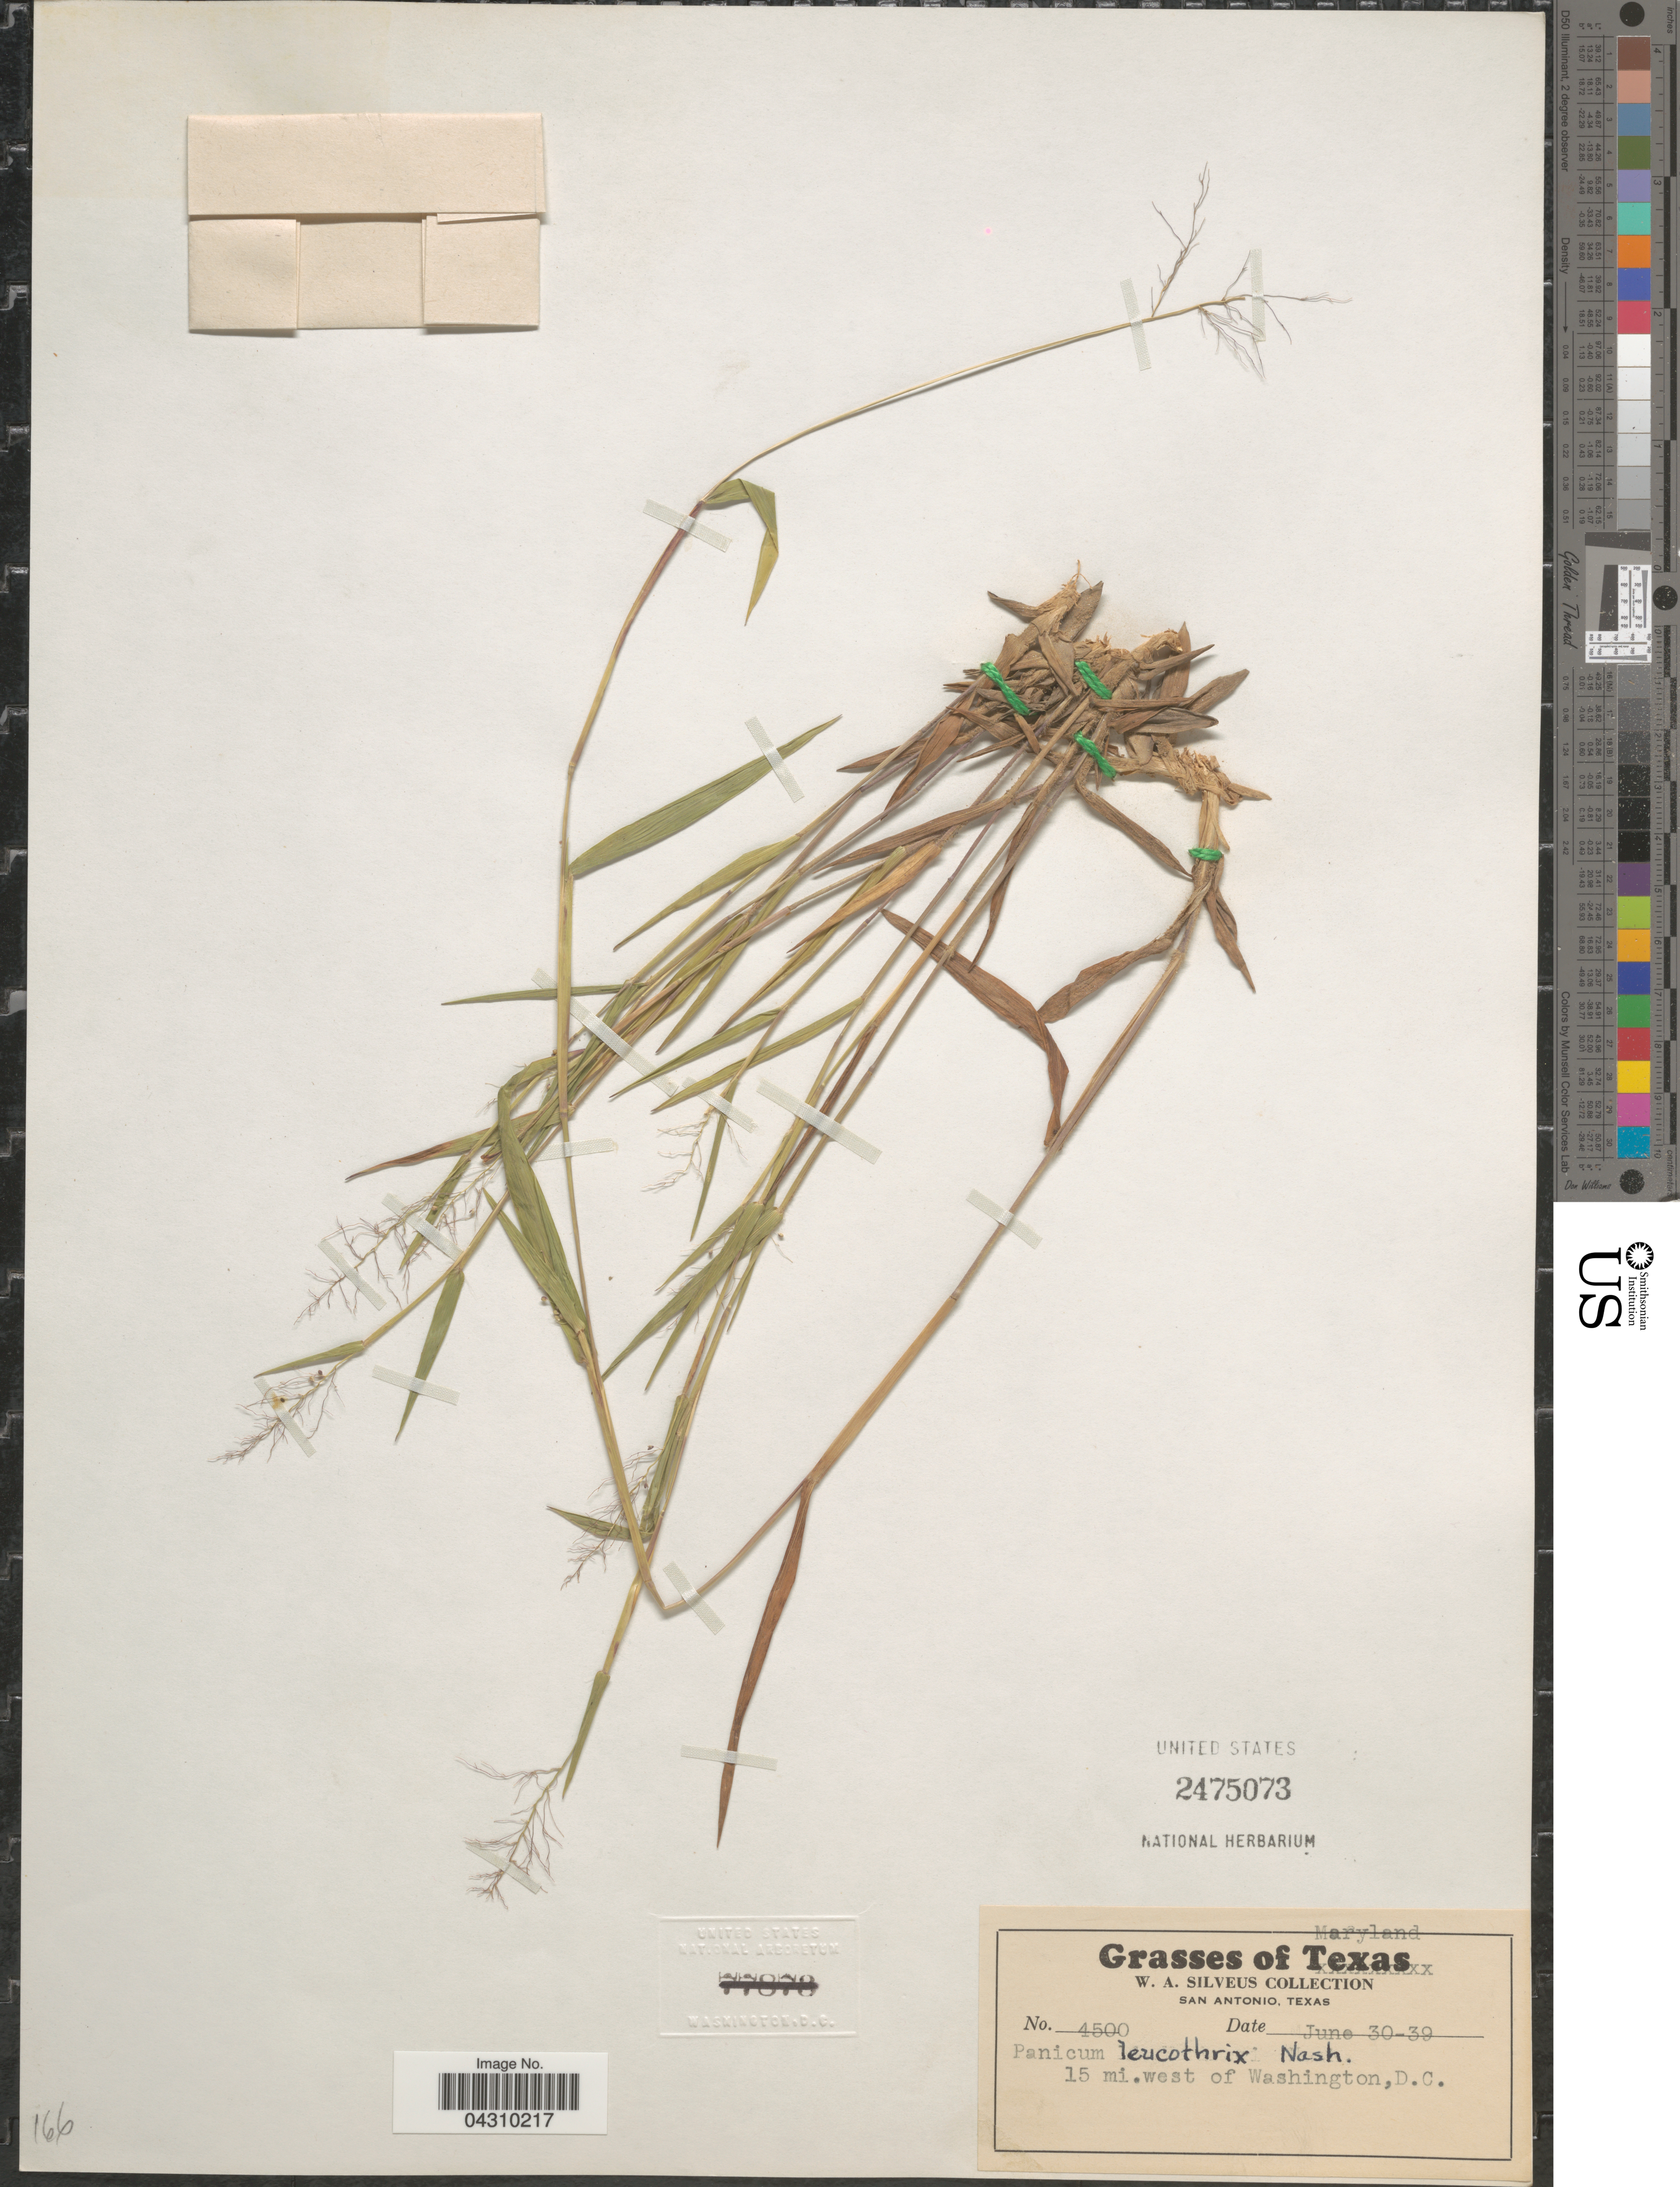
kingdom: Plantae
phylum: Tracheophyta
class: Liliopsida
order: Poales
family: Poaceae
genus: Dichanthelium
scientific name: Dichanthelium acuminatum var. acuminatum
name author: (Sw.) Gould & C.A. Clark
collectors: W. Silveus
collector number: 4500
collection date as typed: Transcribed d/m/y: 30/6/39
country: United States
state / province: Maryland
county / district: Montgomery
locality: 15 mi. west of Washington, D.C.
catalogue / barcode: US 2475073